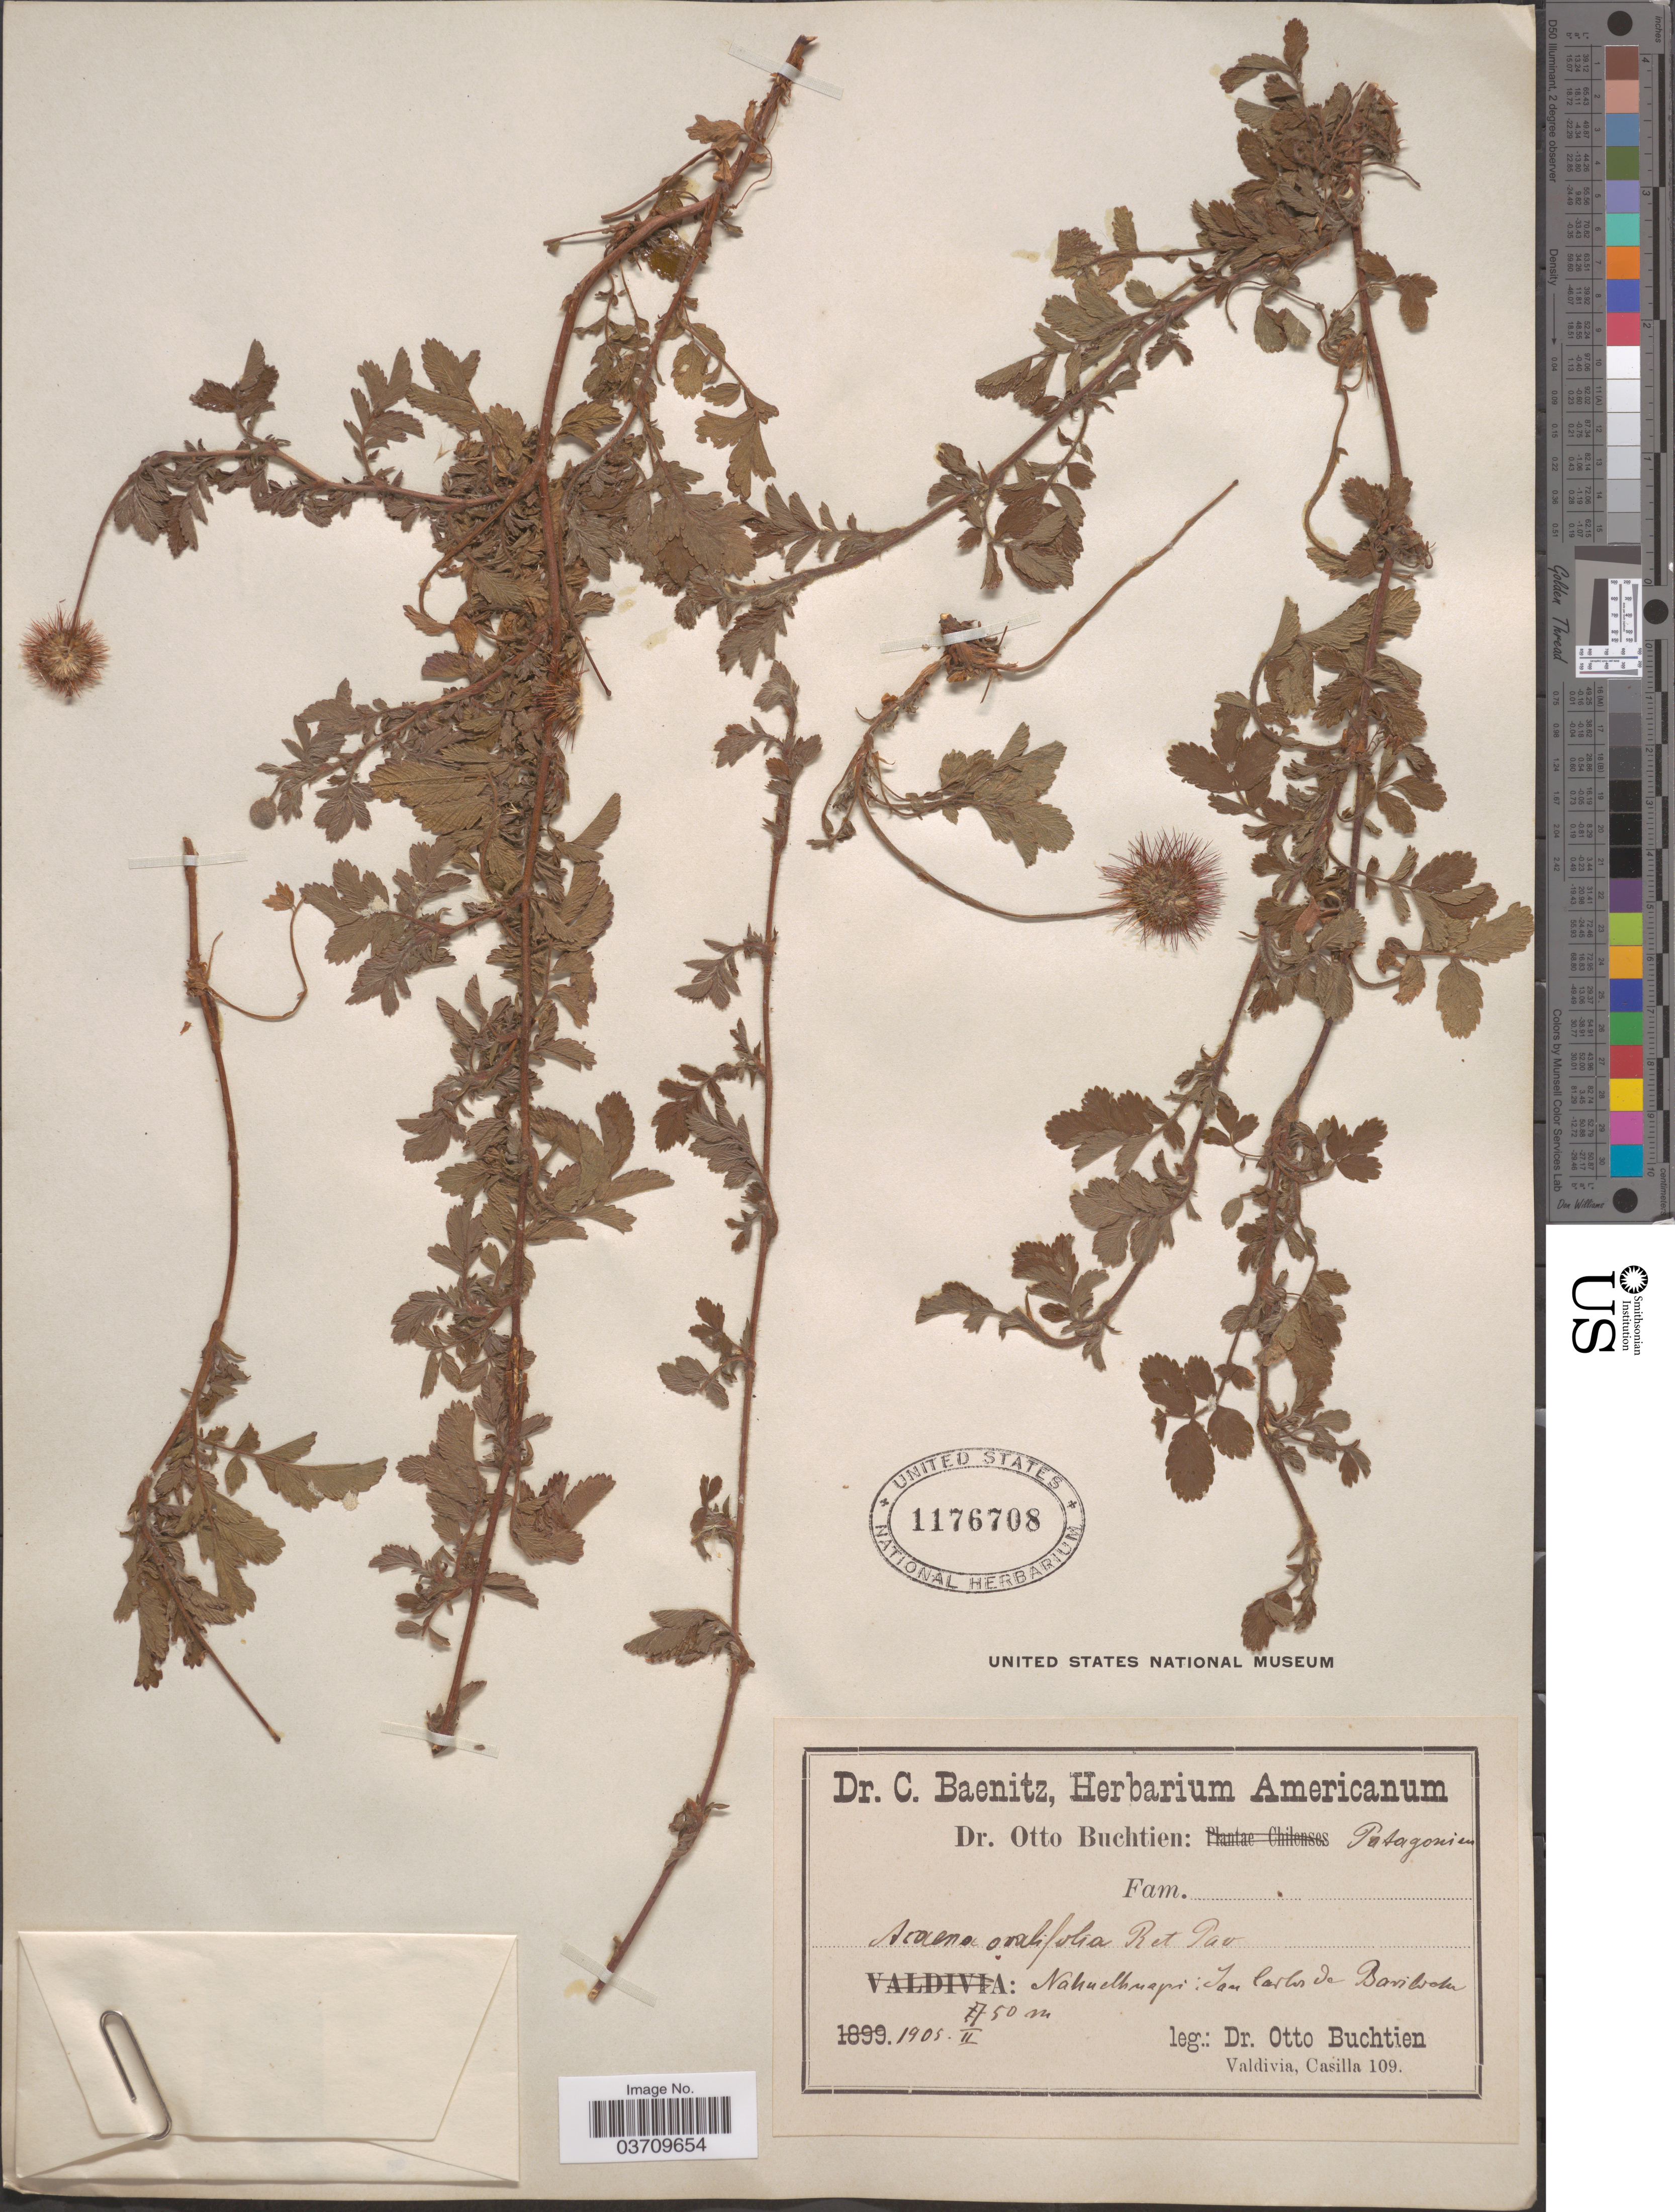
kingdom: Plantae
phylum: Tracheophyta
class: Magnoliopsida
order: Rosales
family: Rosaceae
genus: Acaena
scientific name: Acaena ovalifolia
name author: Ruiz & Pav.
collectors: O. Buchtien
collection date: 1905-02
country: Argentina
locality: Patagonien. Nahuelhuapi: San Carlos de Bariloche.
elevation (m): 750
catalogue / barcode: US 1176708